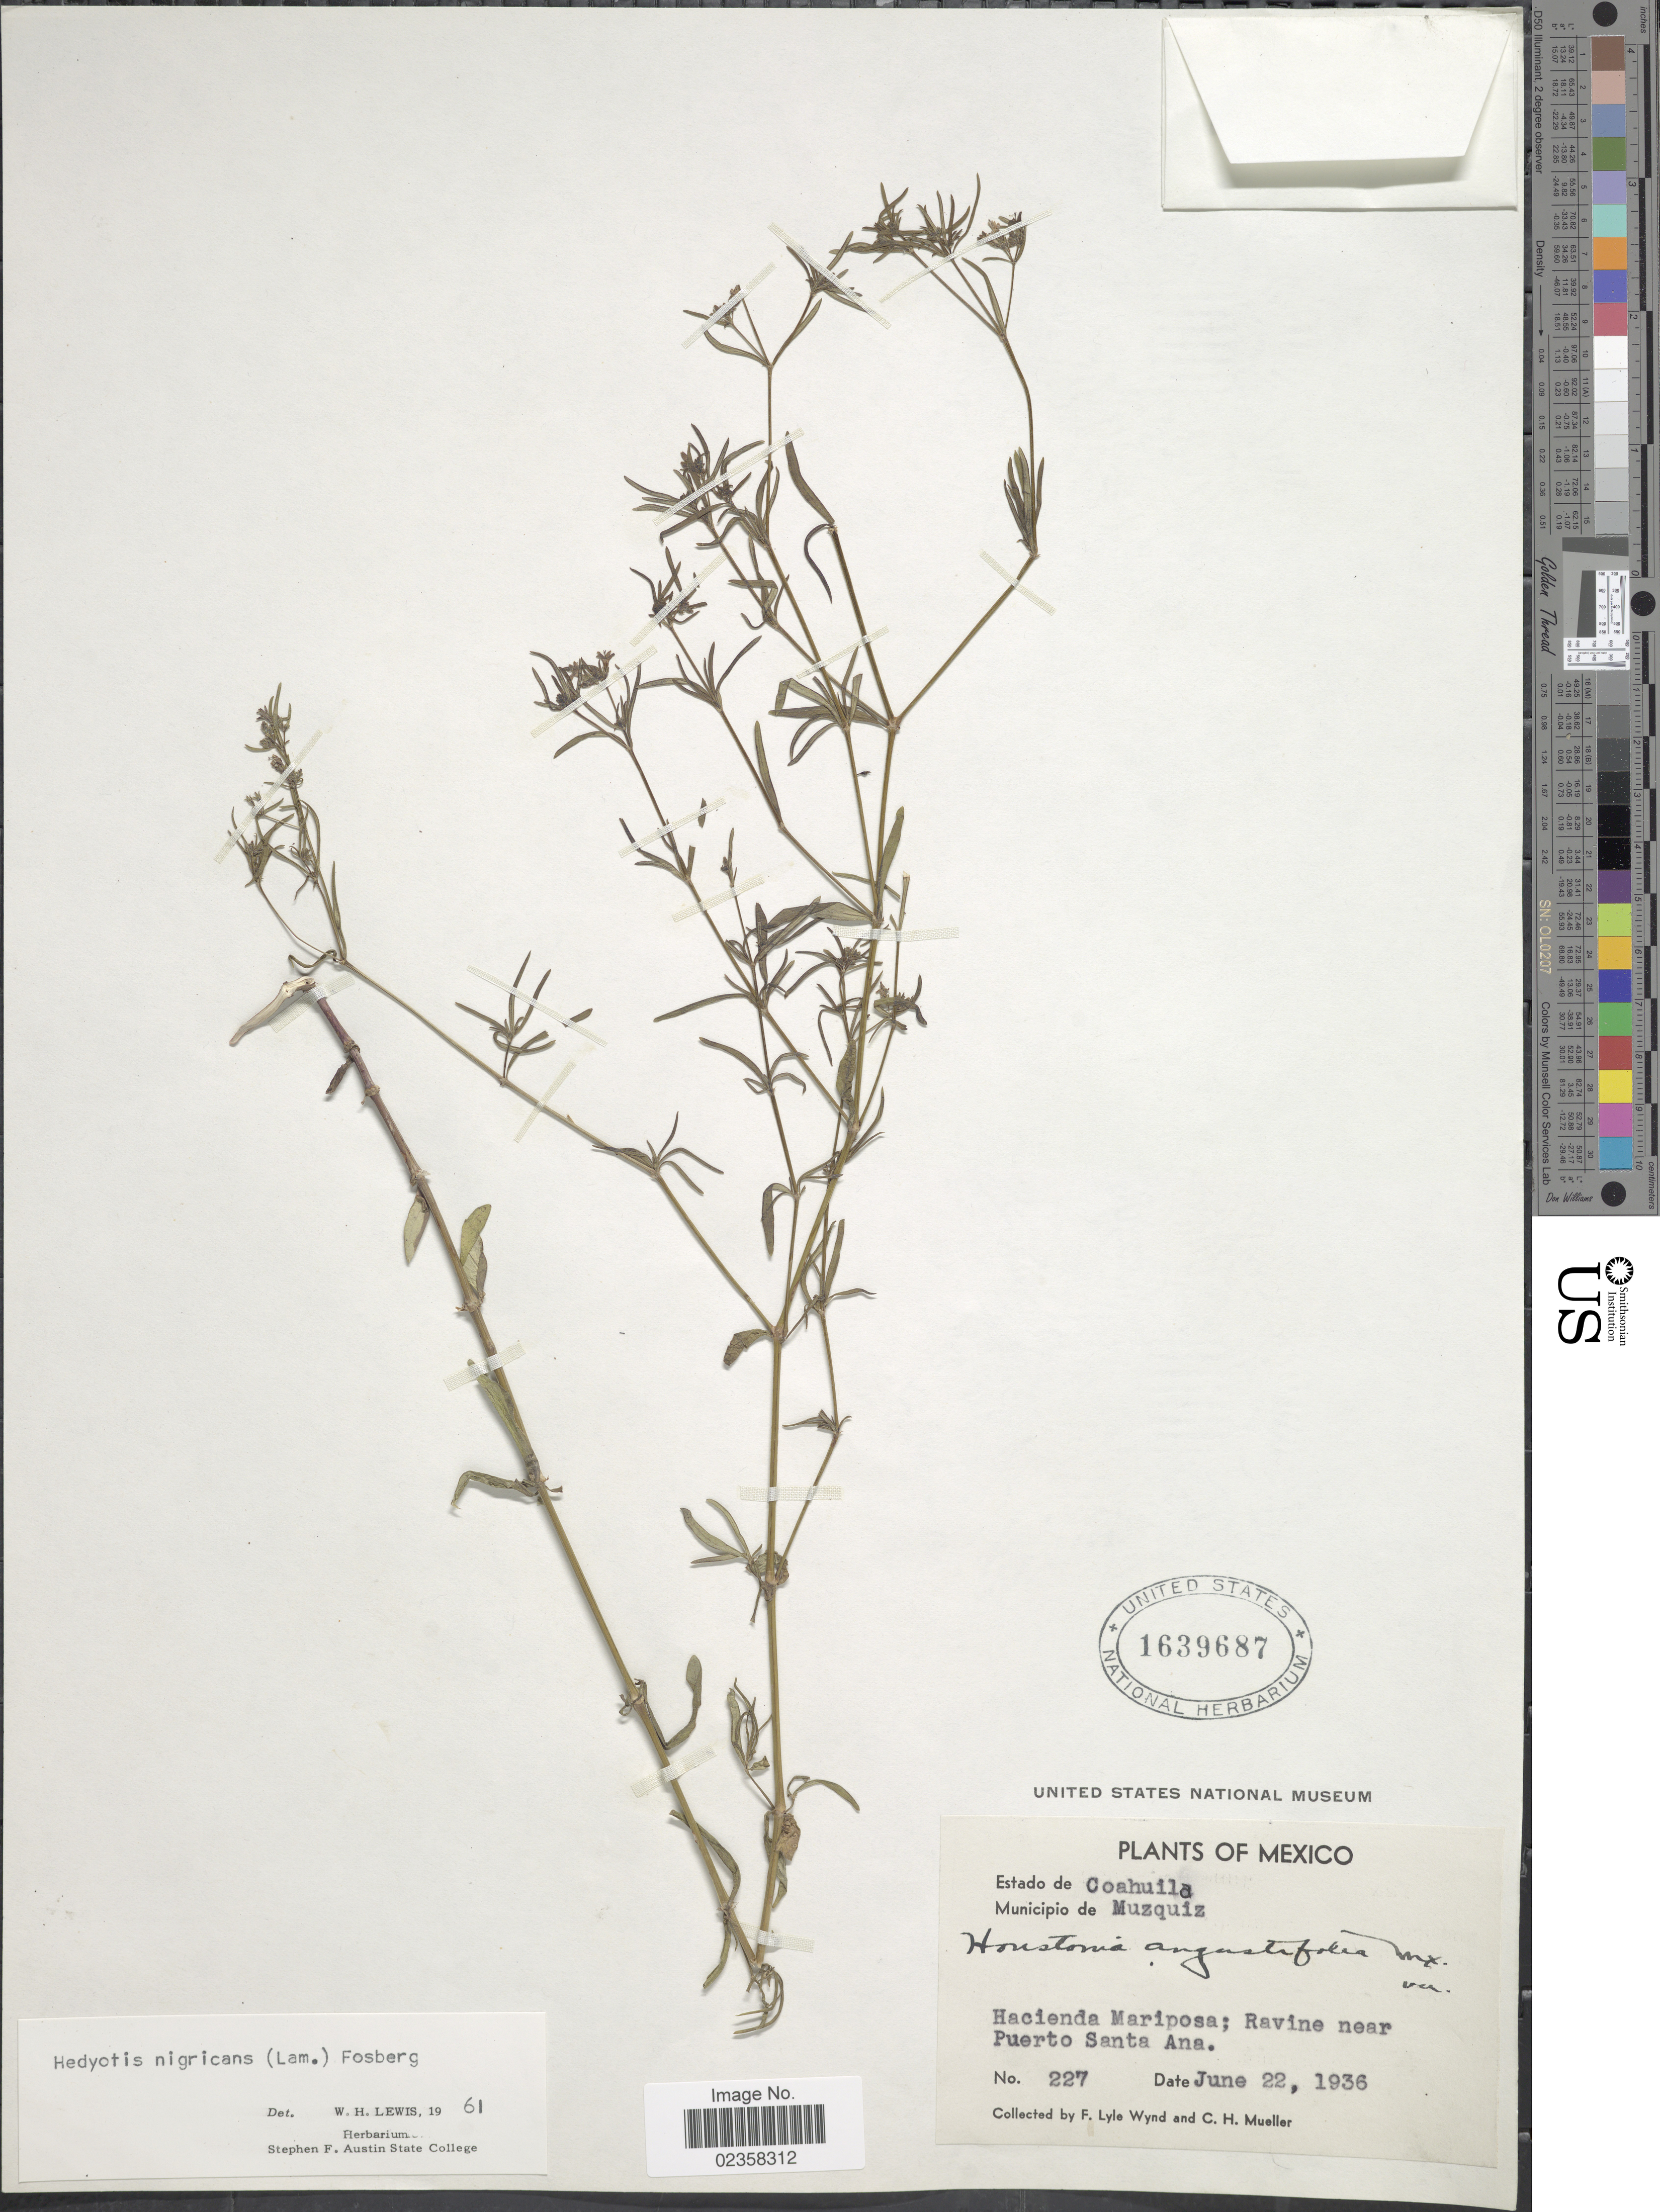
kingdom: Plantae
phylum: Tracheophyta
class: Magnoliopsida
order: Gentianales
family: Rubiaceae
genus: Houstonia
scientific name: Houstonia nigricans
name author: (Lam.) Fernald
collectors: F. L. Wynd & C. H. Mueller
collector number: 227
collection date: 1936-06-22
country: Mexico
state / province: Coahuila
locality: Municipio de Muzquiz, Hacienda Mariposo; Ravine near Puerto Santa Ana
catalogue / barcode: US 1639687